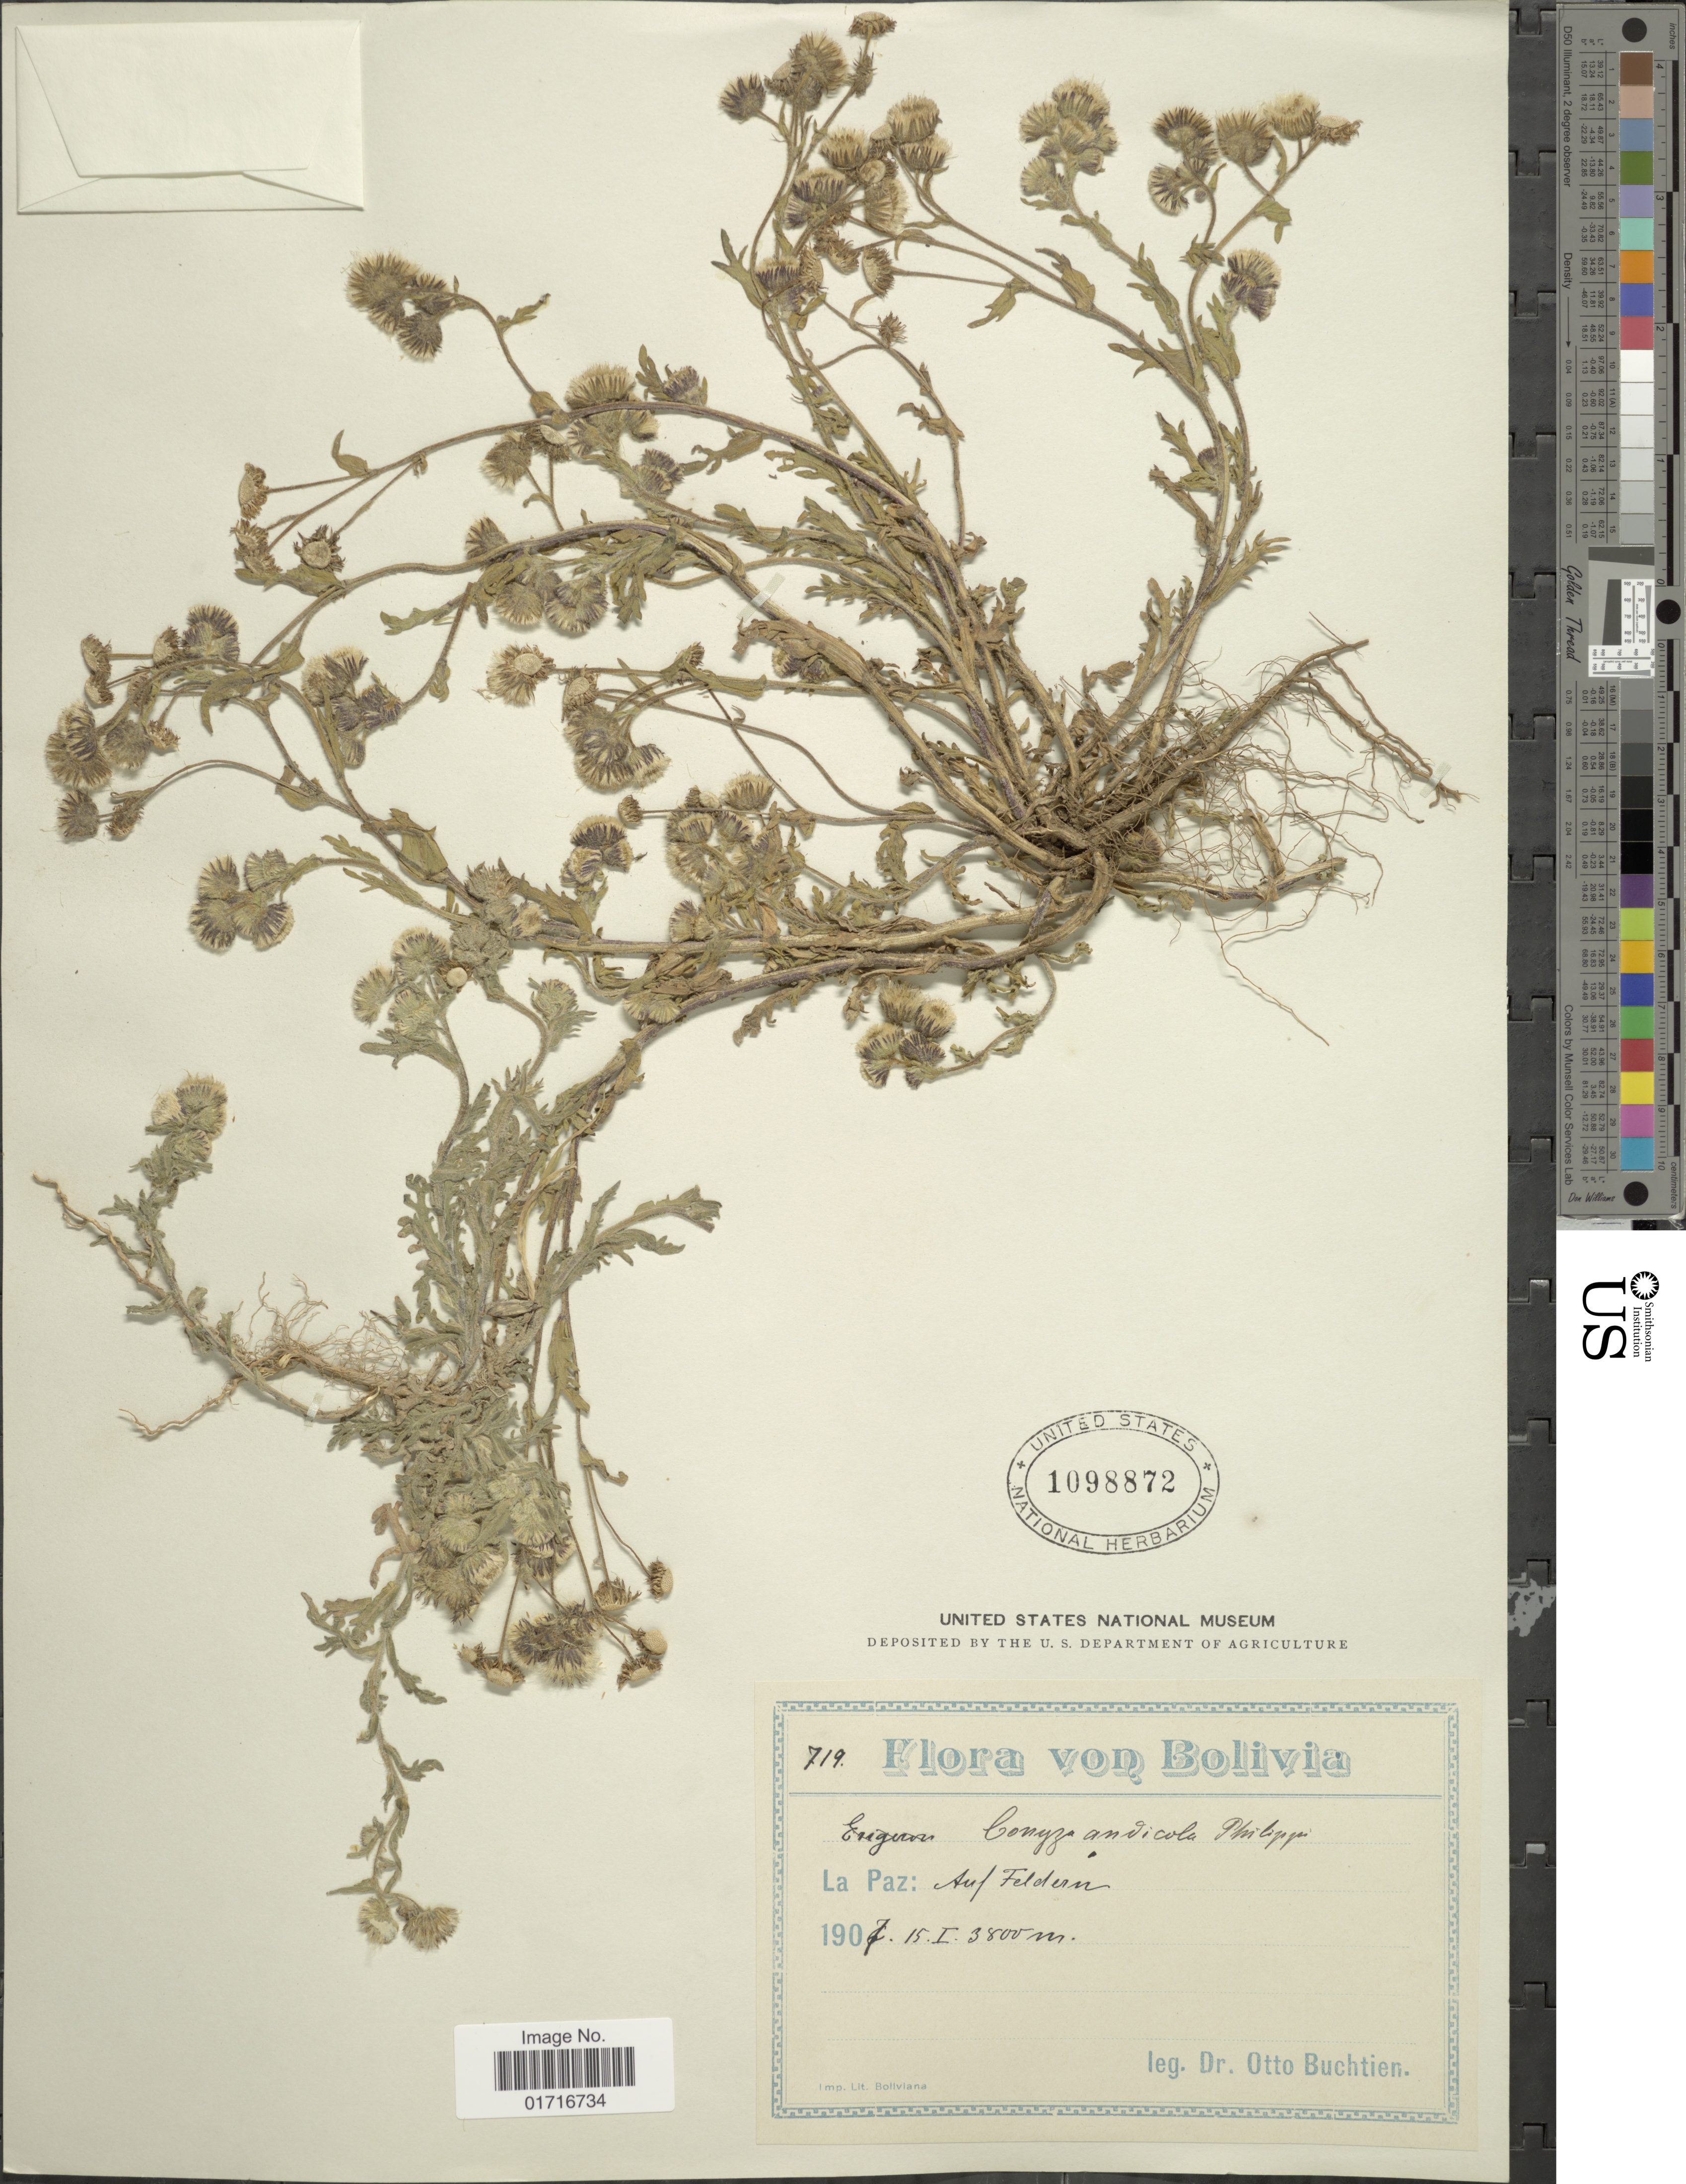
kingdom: Plantae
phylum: Tracheophyta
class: Magnoliopsida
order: Asterales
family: Asteraceae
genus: Conyza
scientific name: Conyza andicola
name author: Phil.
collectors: O. Buchtien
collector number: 719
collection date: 1907-01-15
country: Bolivia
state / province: La Paz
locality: La Paz Aug Felden.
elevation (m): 3800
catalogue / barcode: US 1098872